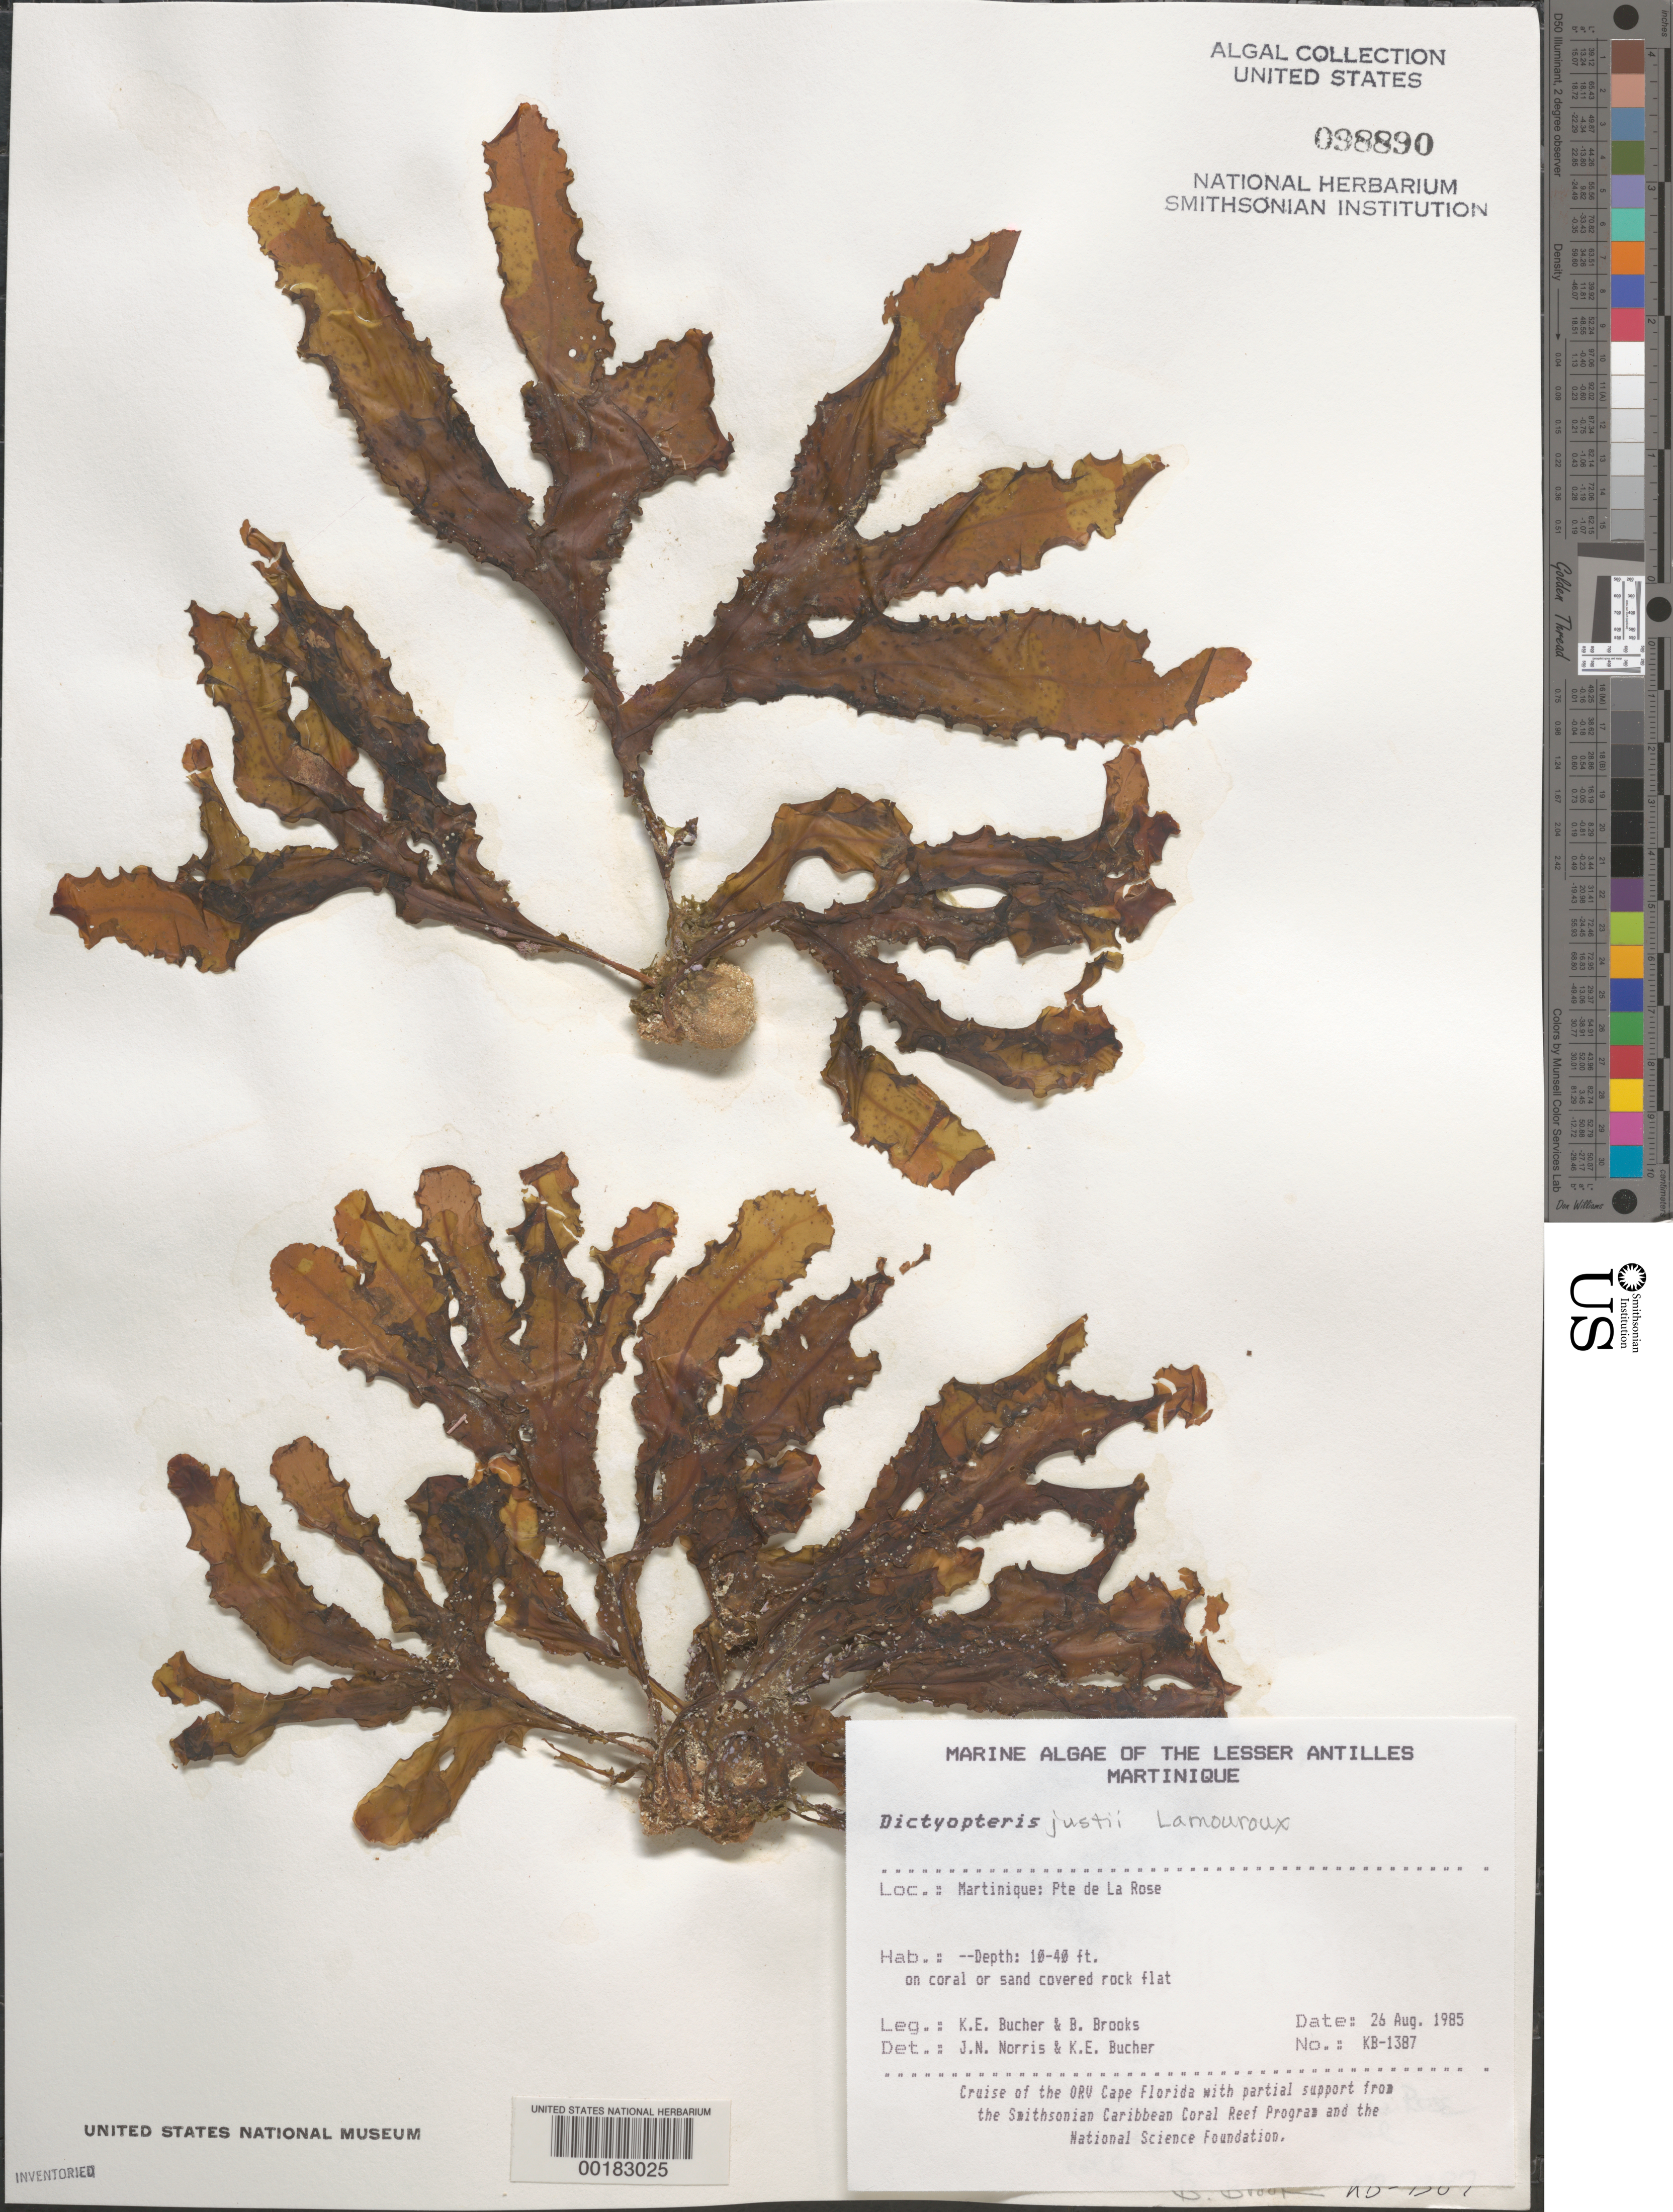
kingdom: Chromista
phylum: Ochrophyta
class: Phaeophyceae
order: Dictyotales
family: Dictyotaceae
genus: Dictyopteris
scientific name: Dictyopteris justii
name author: J.V.Lamouroux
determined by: Norris, J. N.; Bucher, K. E.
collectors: K. E. Bucher & B. Brooks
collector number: Kb-1387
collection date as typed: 26 Aug 1985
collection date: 1985-08-26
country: Martinique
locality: Pointe de la Rose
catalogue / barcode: US 98890